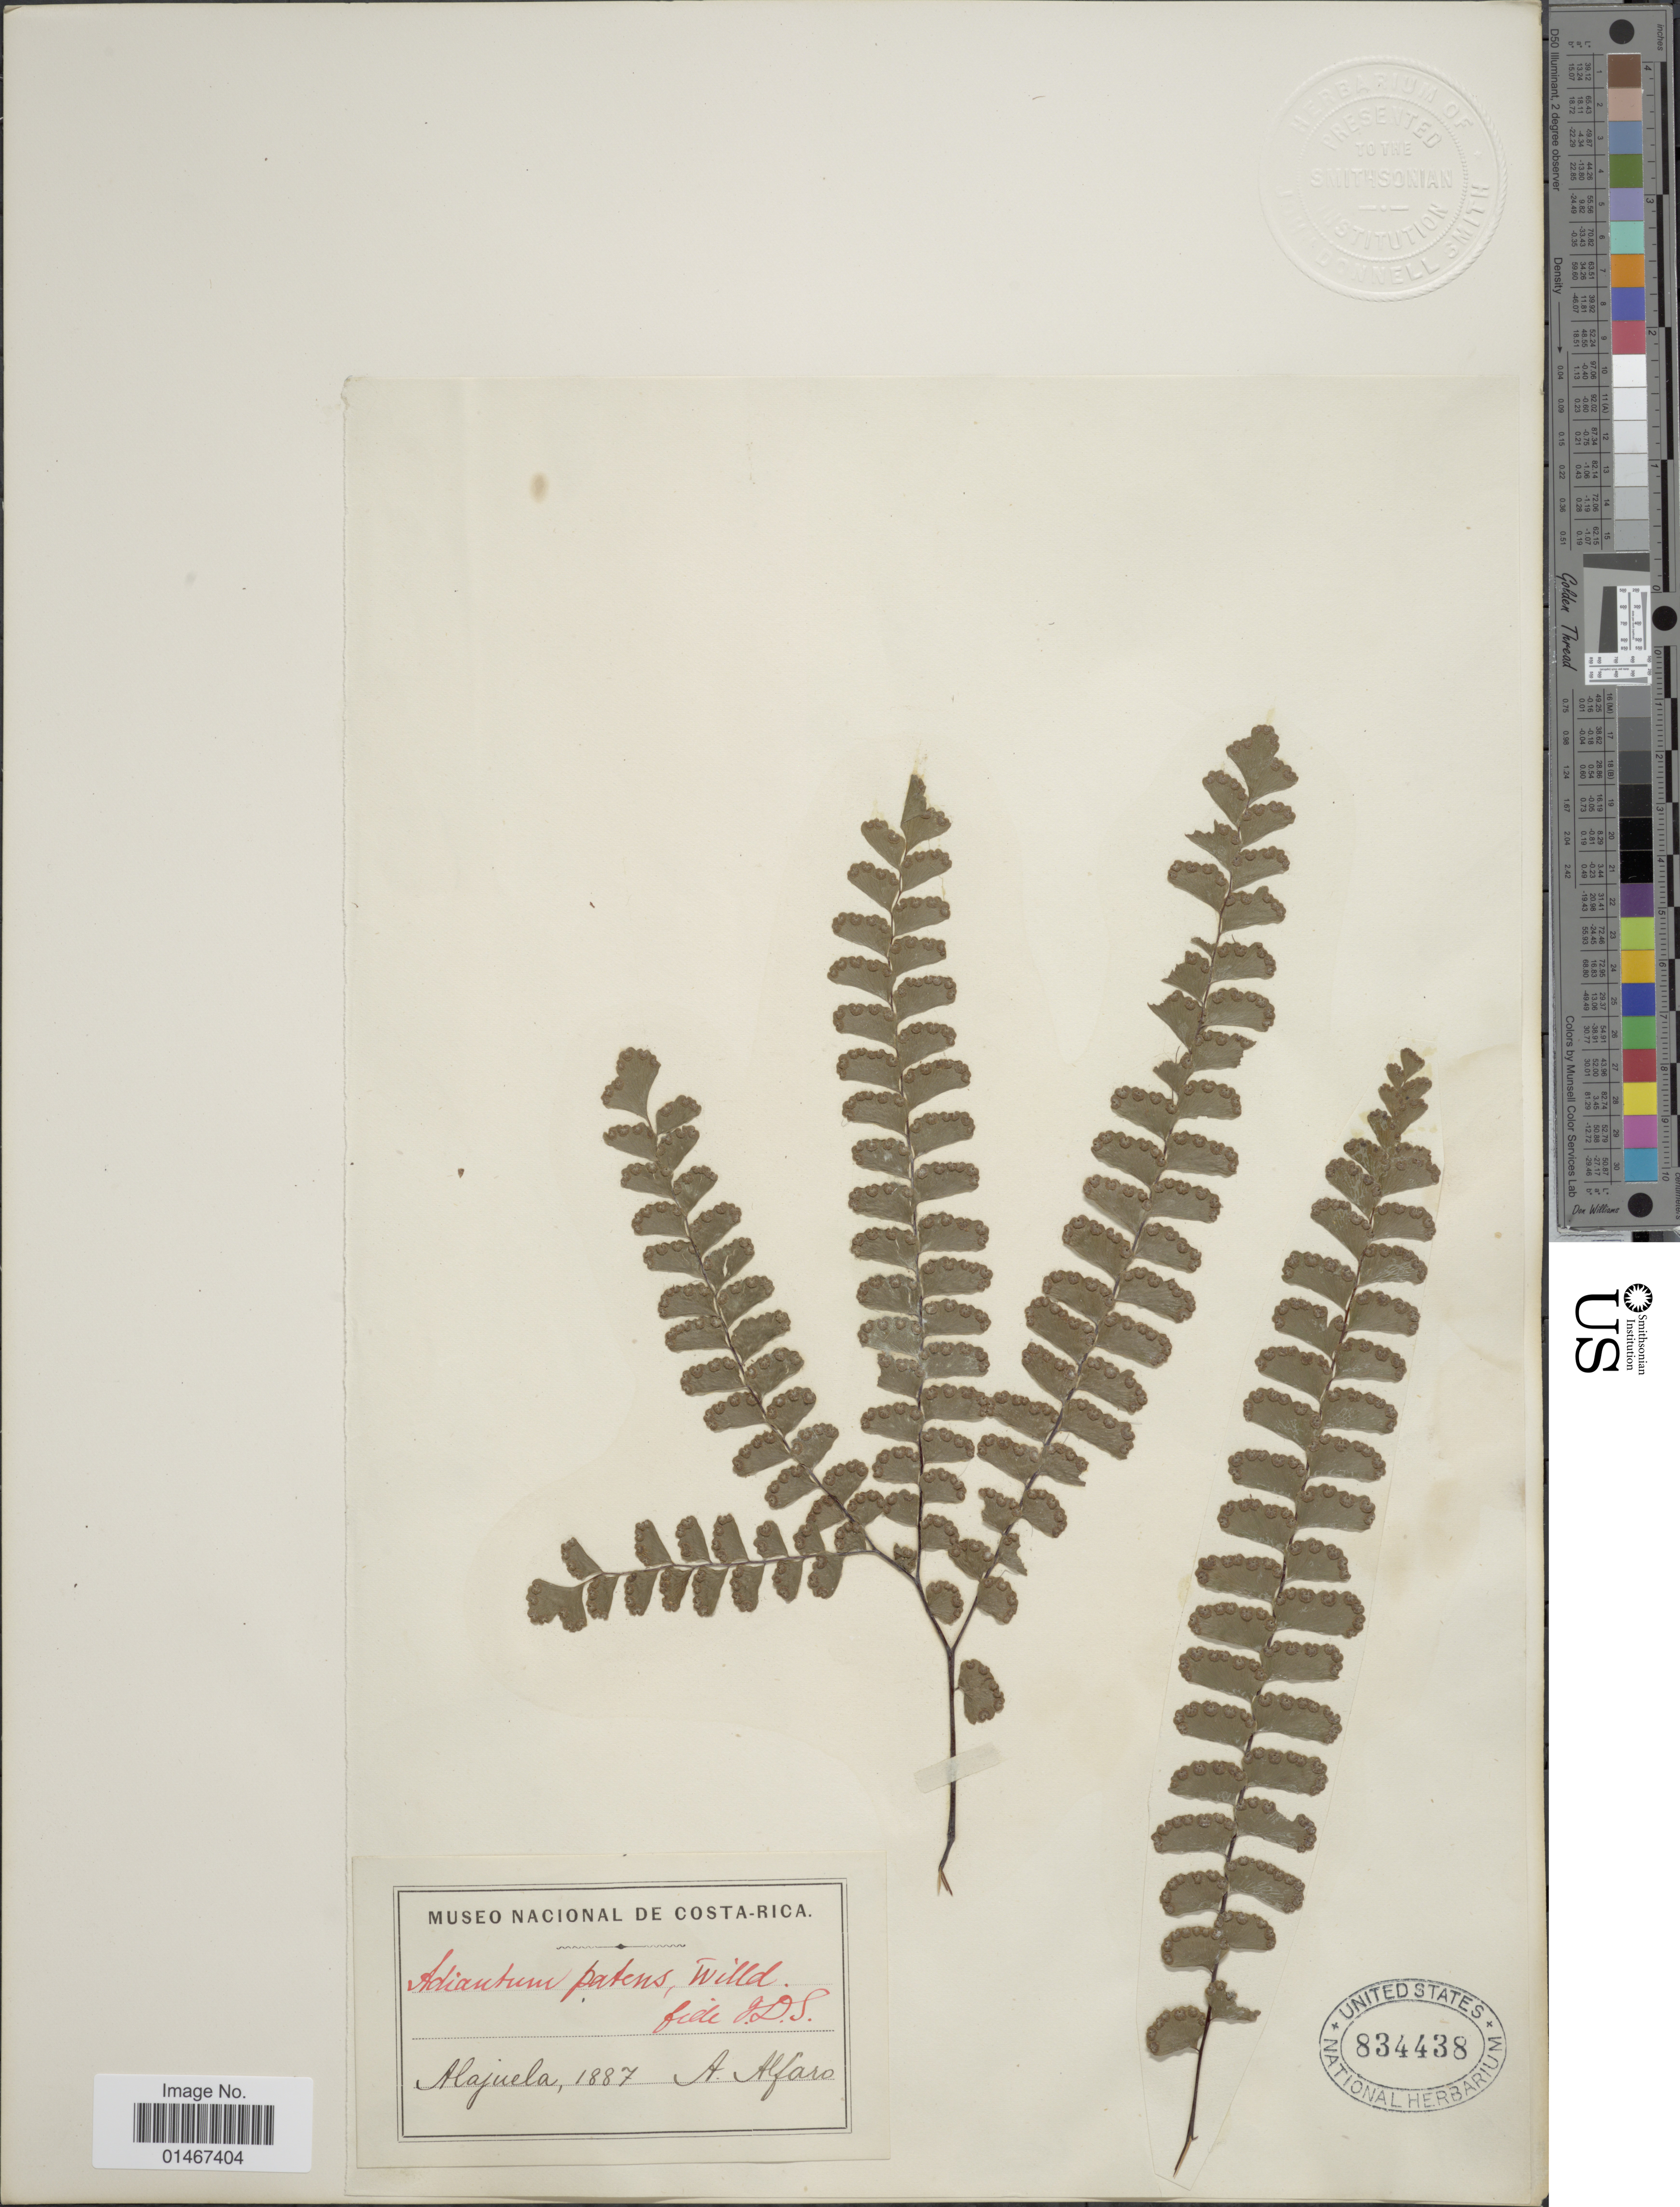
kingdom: Plantae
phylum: Tracheophyta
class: Polypodiopsida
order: Polypodiales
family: Pteridaceae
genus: Adiantum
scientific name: Adiantum patens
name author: Willd.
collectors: A. Alfaro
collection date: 1887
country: Costa Rica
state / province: Alajuela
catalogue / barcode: US 834438